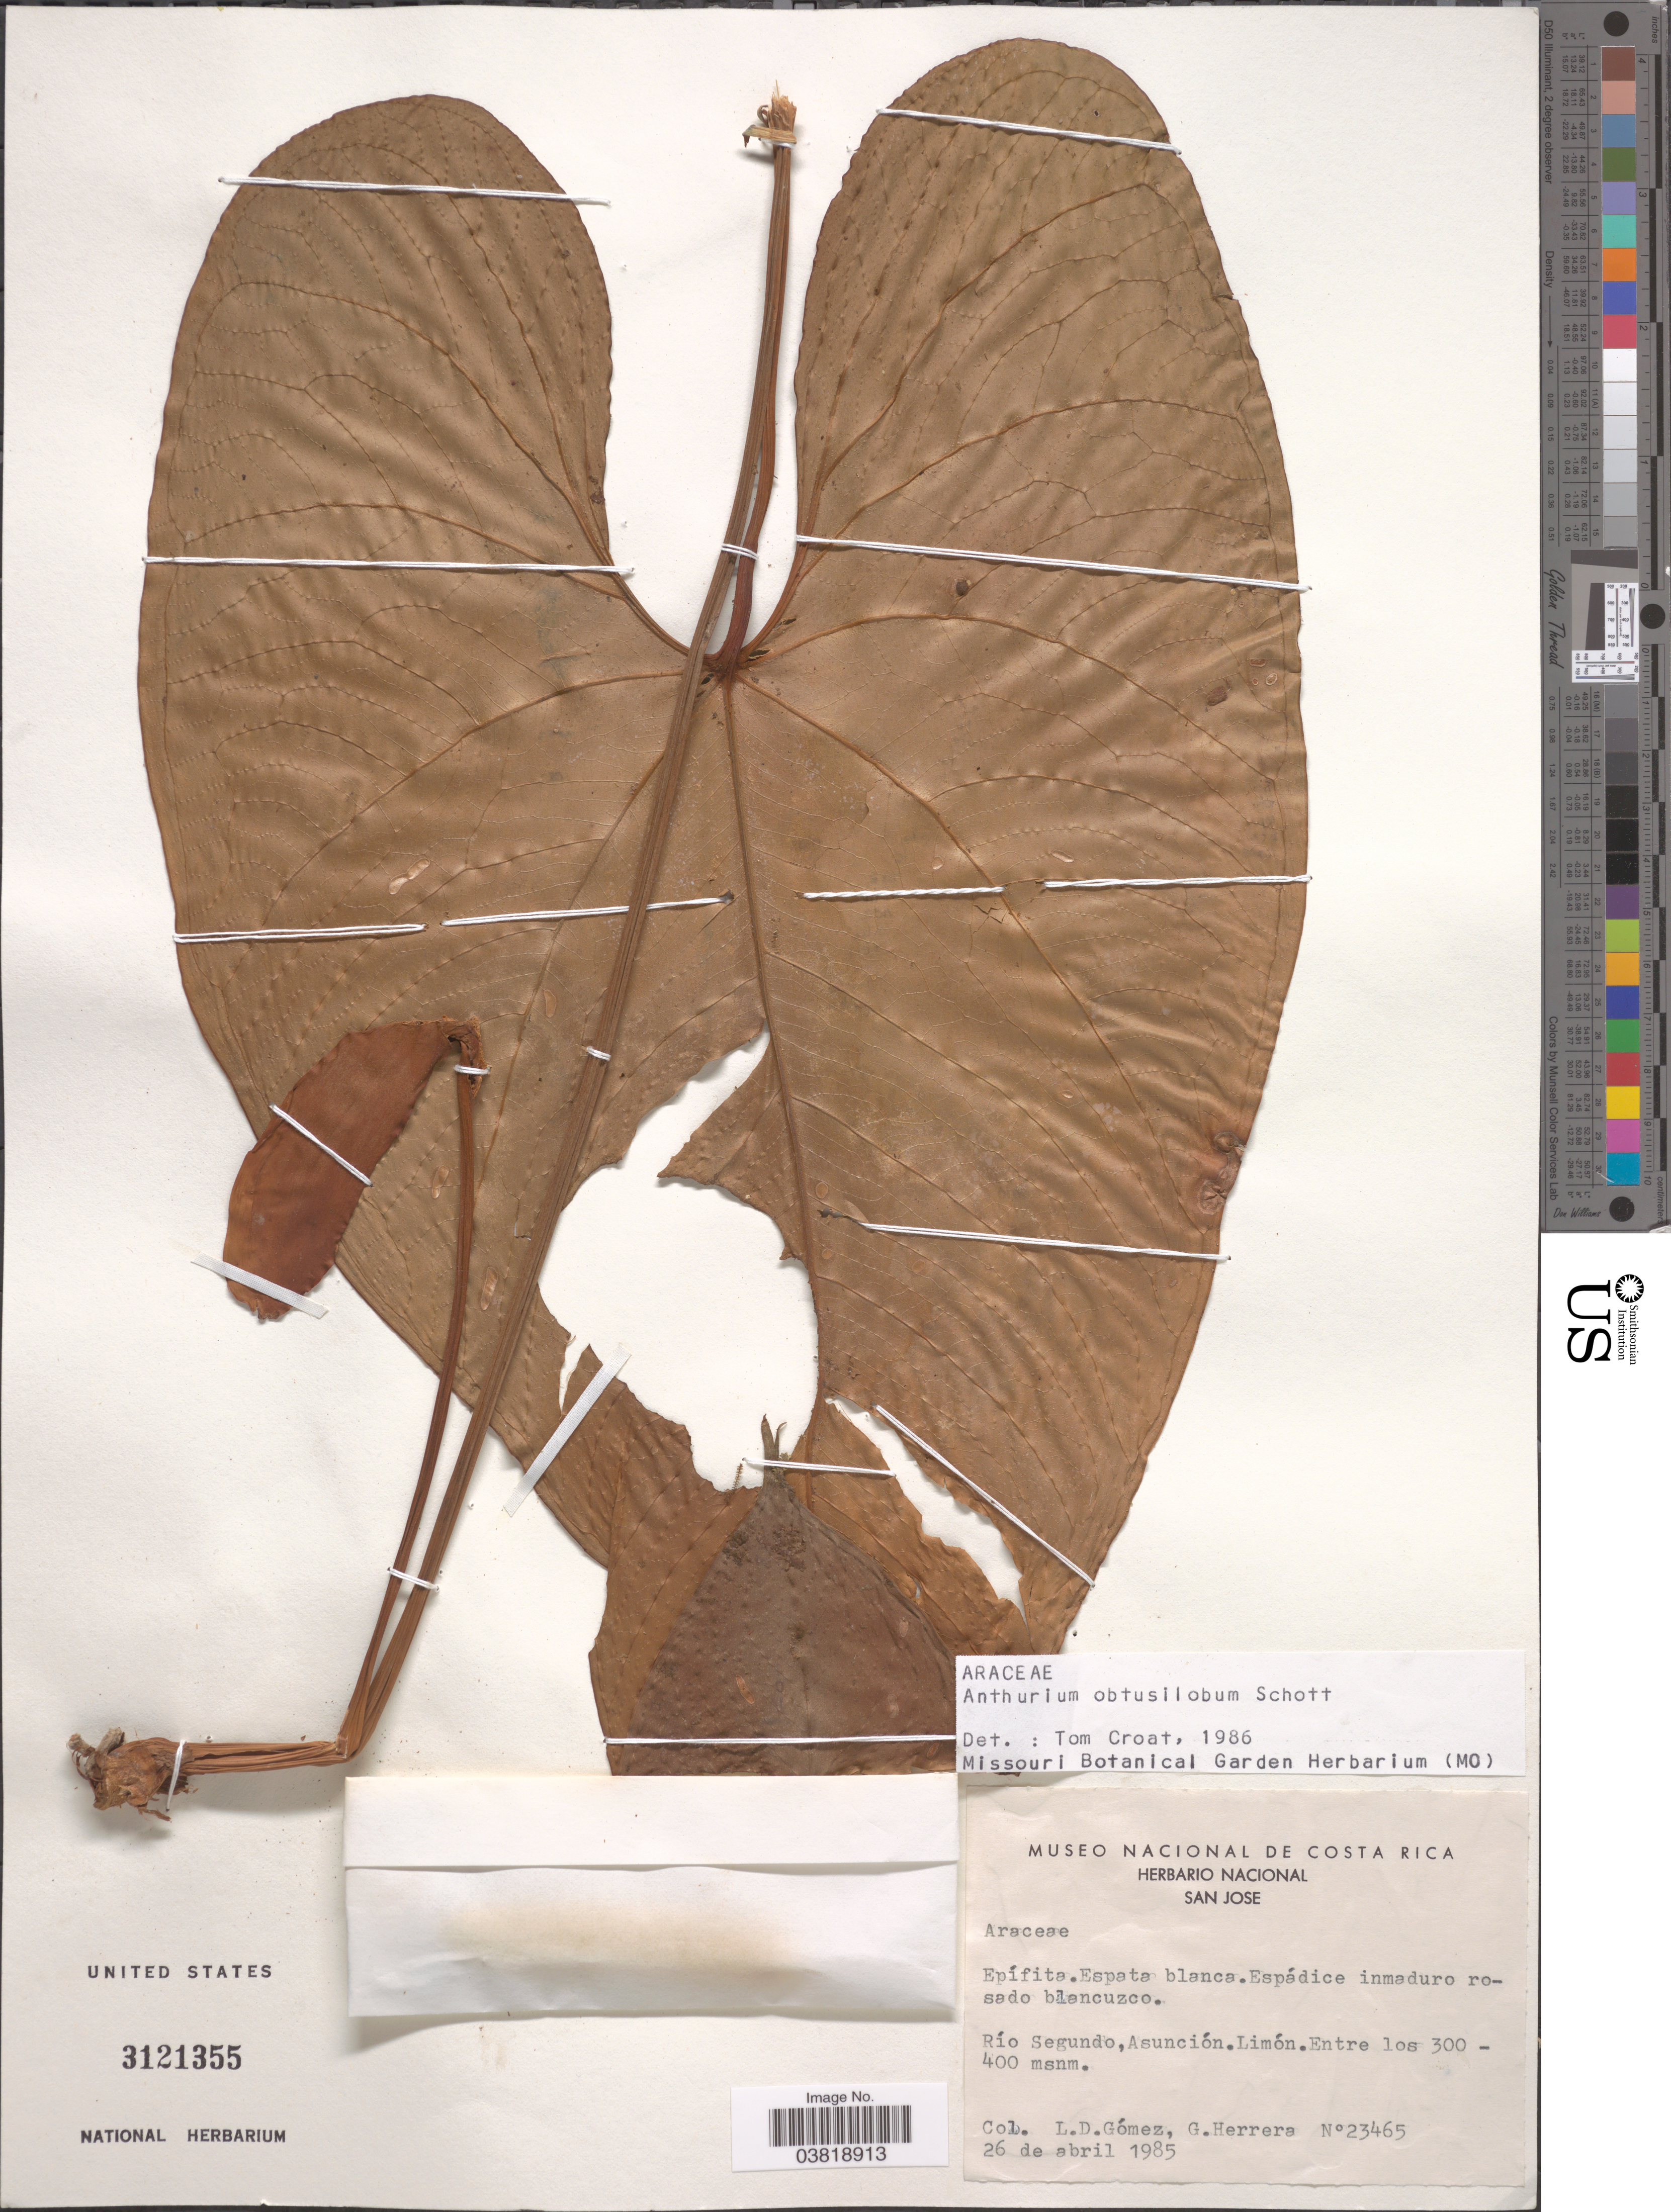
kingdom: Plantae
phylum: Tracheophyta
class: Liliopsida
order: Alismatales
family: Araceae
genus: Anthurium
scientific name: Anthurium obtusilobum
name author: Schott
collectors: L. D. Gómez & G. Herrera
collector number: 23465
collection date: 1985-04-26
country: Costa Rica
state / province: Limón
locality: Río Segundo, Asunción.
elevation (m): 300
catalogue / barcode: US 3121355